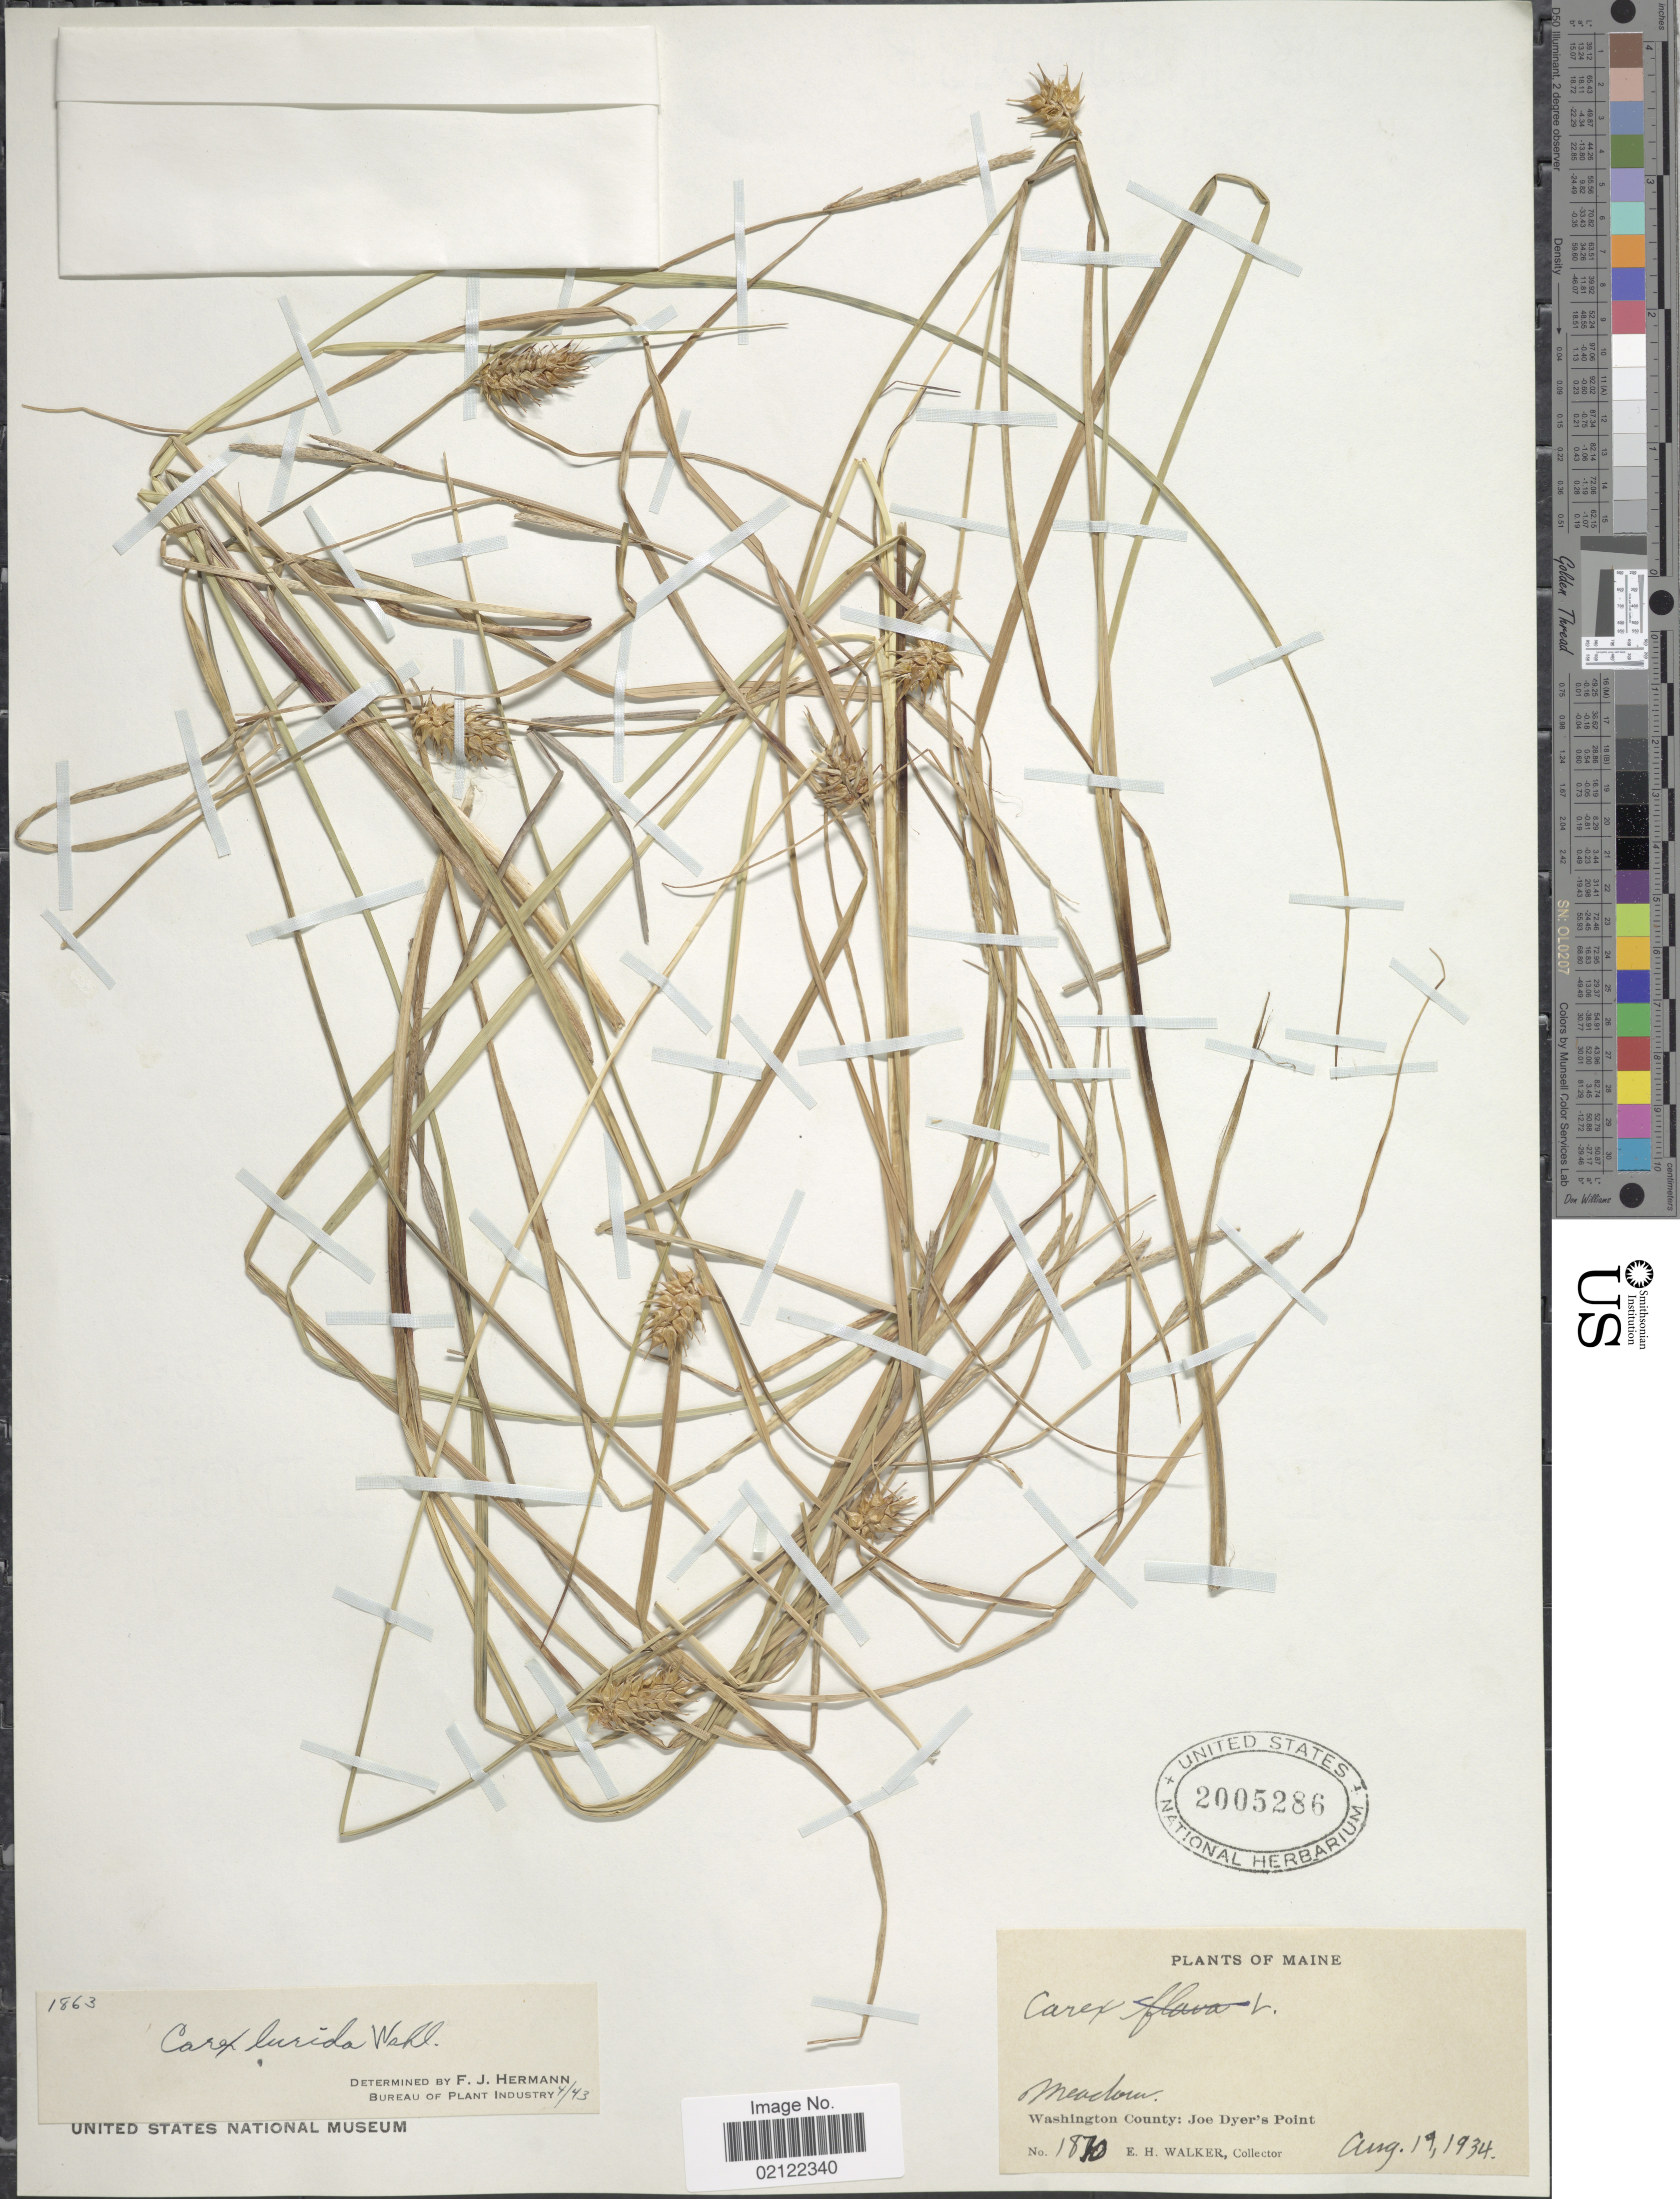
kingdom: Plantae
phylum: Tracheophyta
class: Liliopsida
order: Poales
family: Cyperaceae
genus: Carex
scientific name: Carex lurida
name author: Wahlenb.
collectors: E. H. Walker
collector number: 1870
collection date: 1934-08-19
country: United States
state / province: Maine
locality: Meadow. Washington County: Joe Dyer's Point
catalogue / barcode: US 2005286